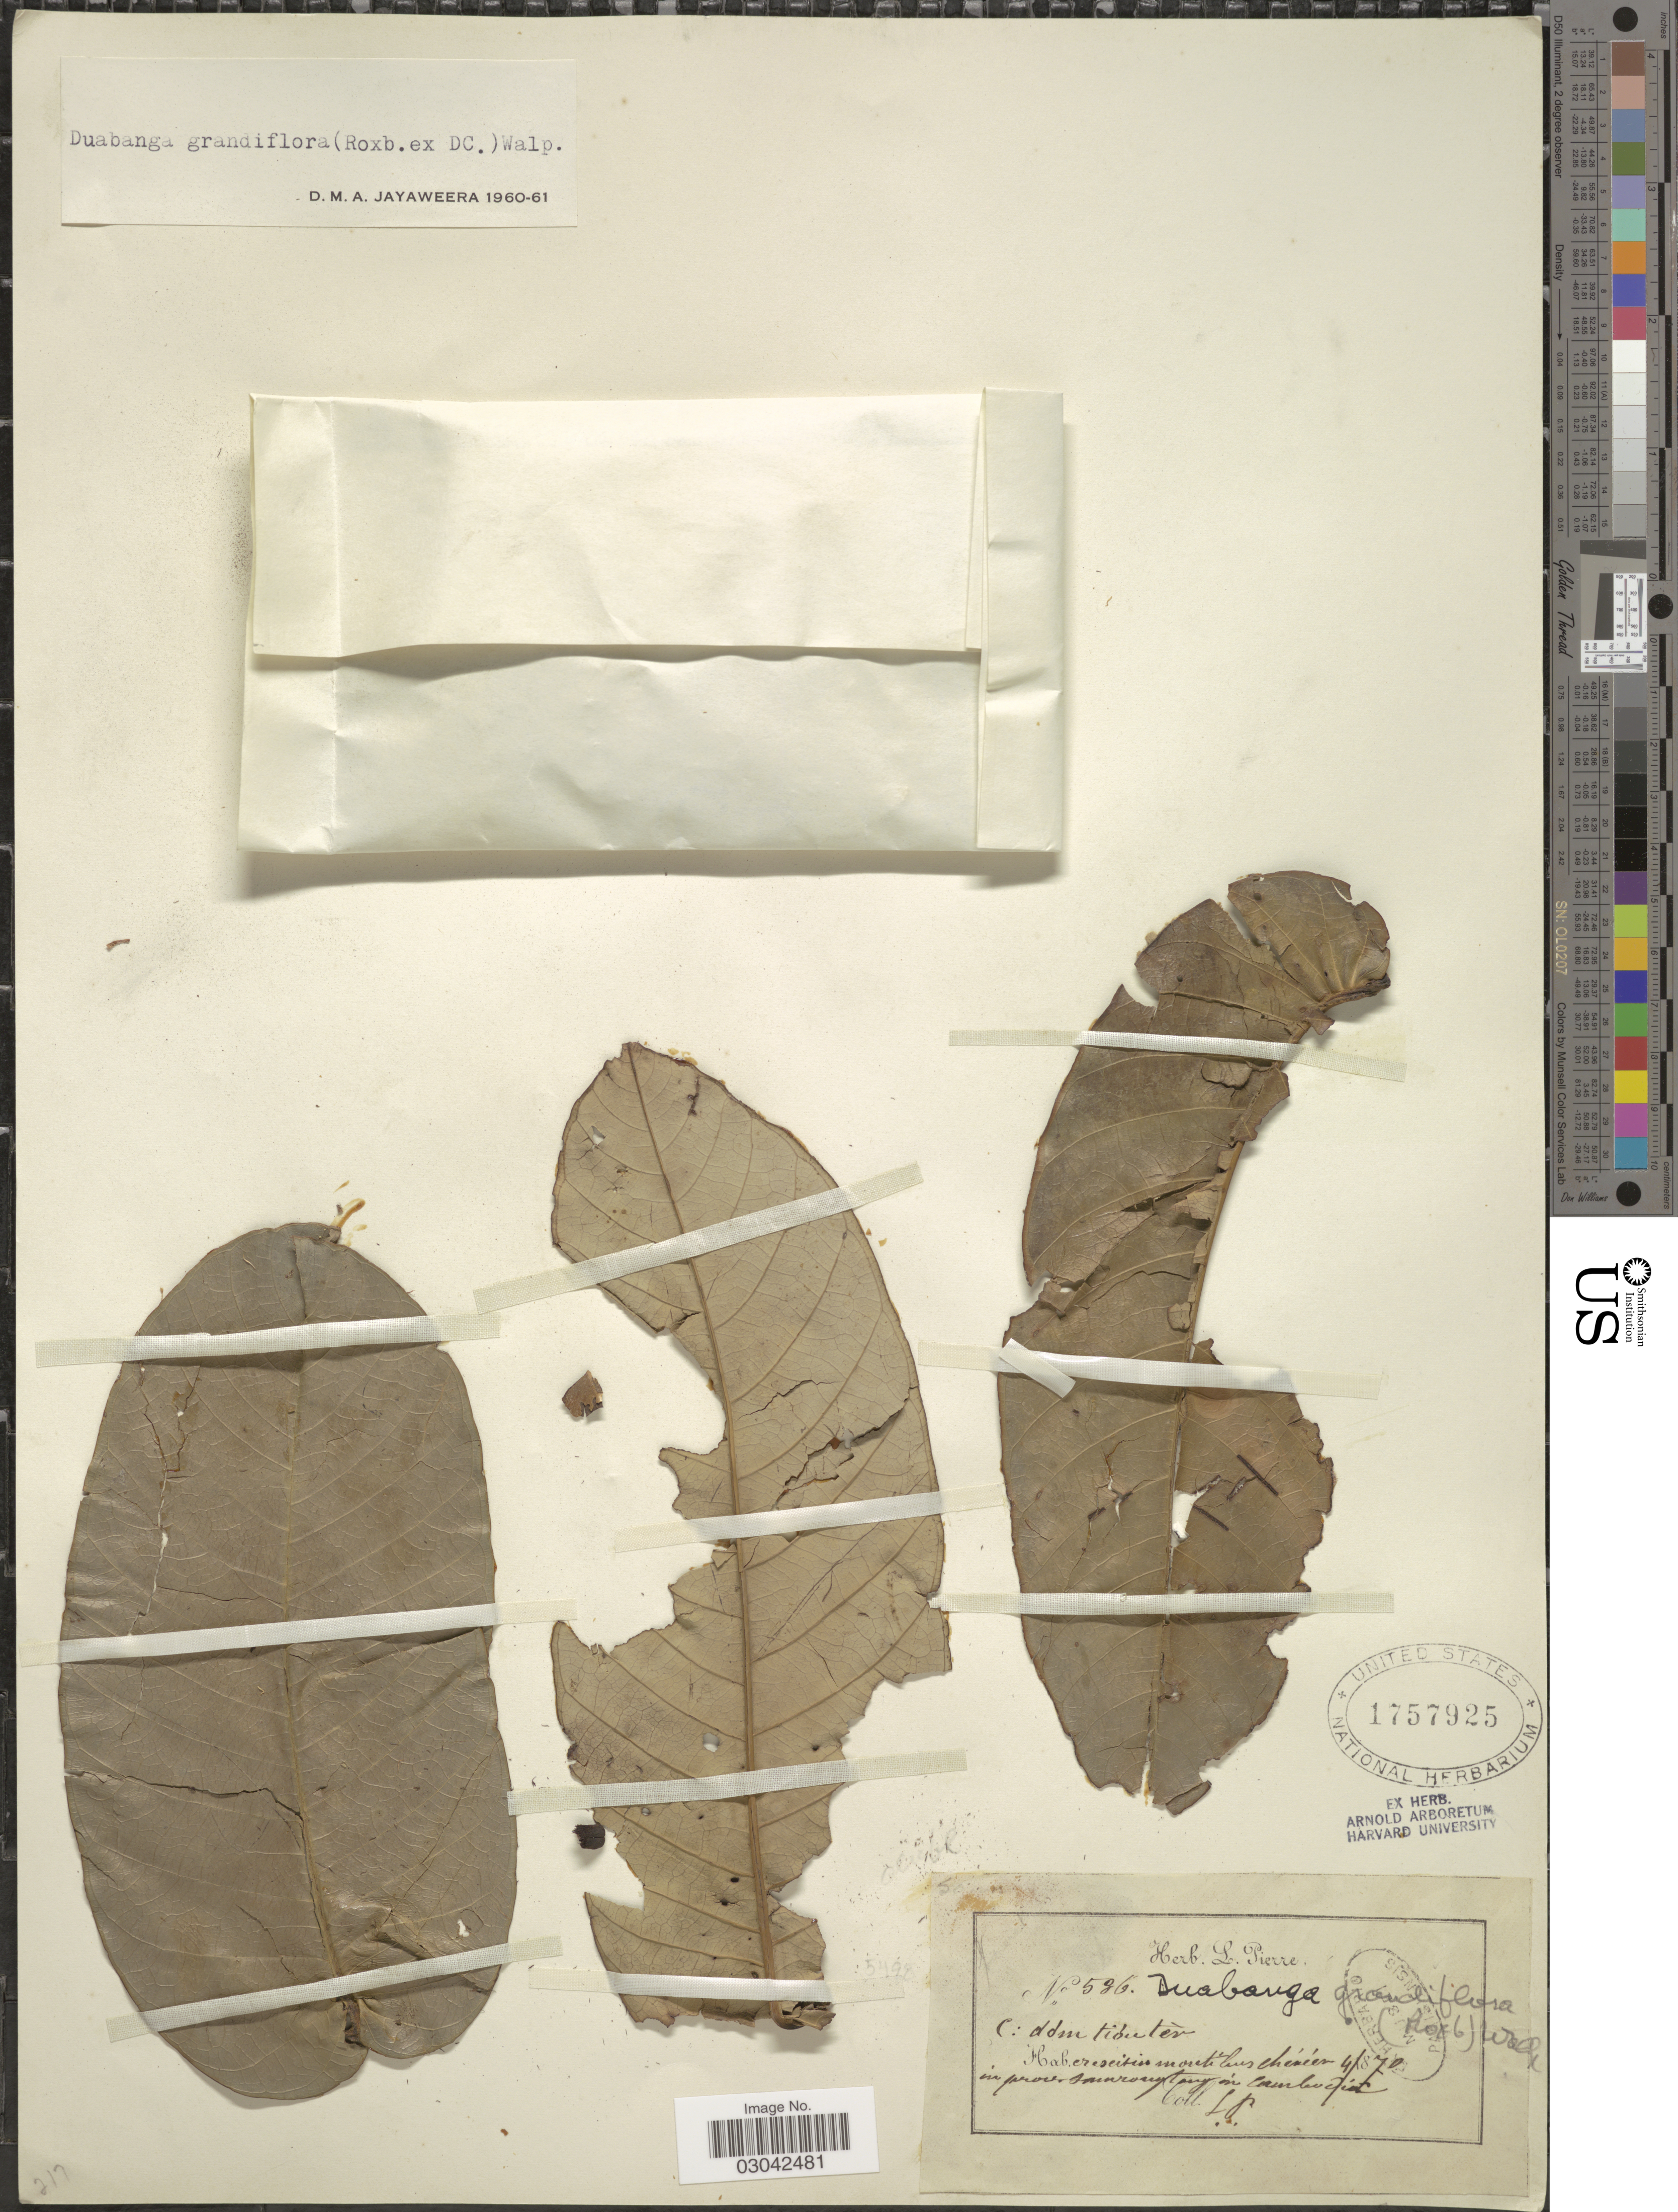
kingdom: Plantae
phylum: Tracheophyta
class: Magnoliopsida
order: Myrtales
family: Lythraceae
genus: Duabanga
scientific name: Duabanga grandiflora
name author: (Roxb. ex DC.) Walp.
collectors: L. Pierre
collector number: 536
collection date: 1870-04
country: Cambodia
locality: Crescit in montibus chémíen in prov. Samrong Tong [interpreted].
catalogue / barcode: US 1757925